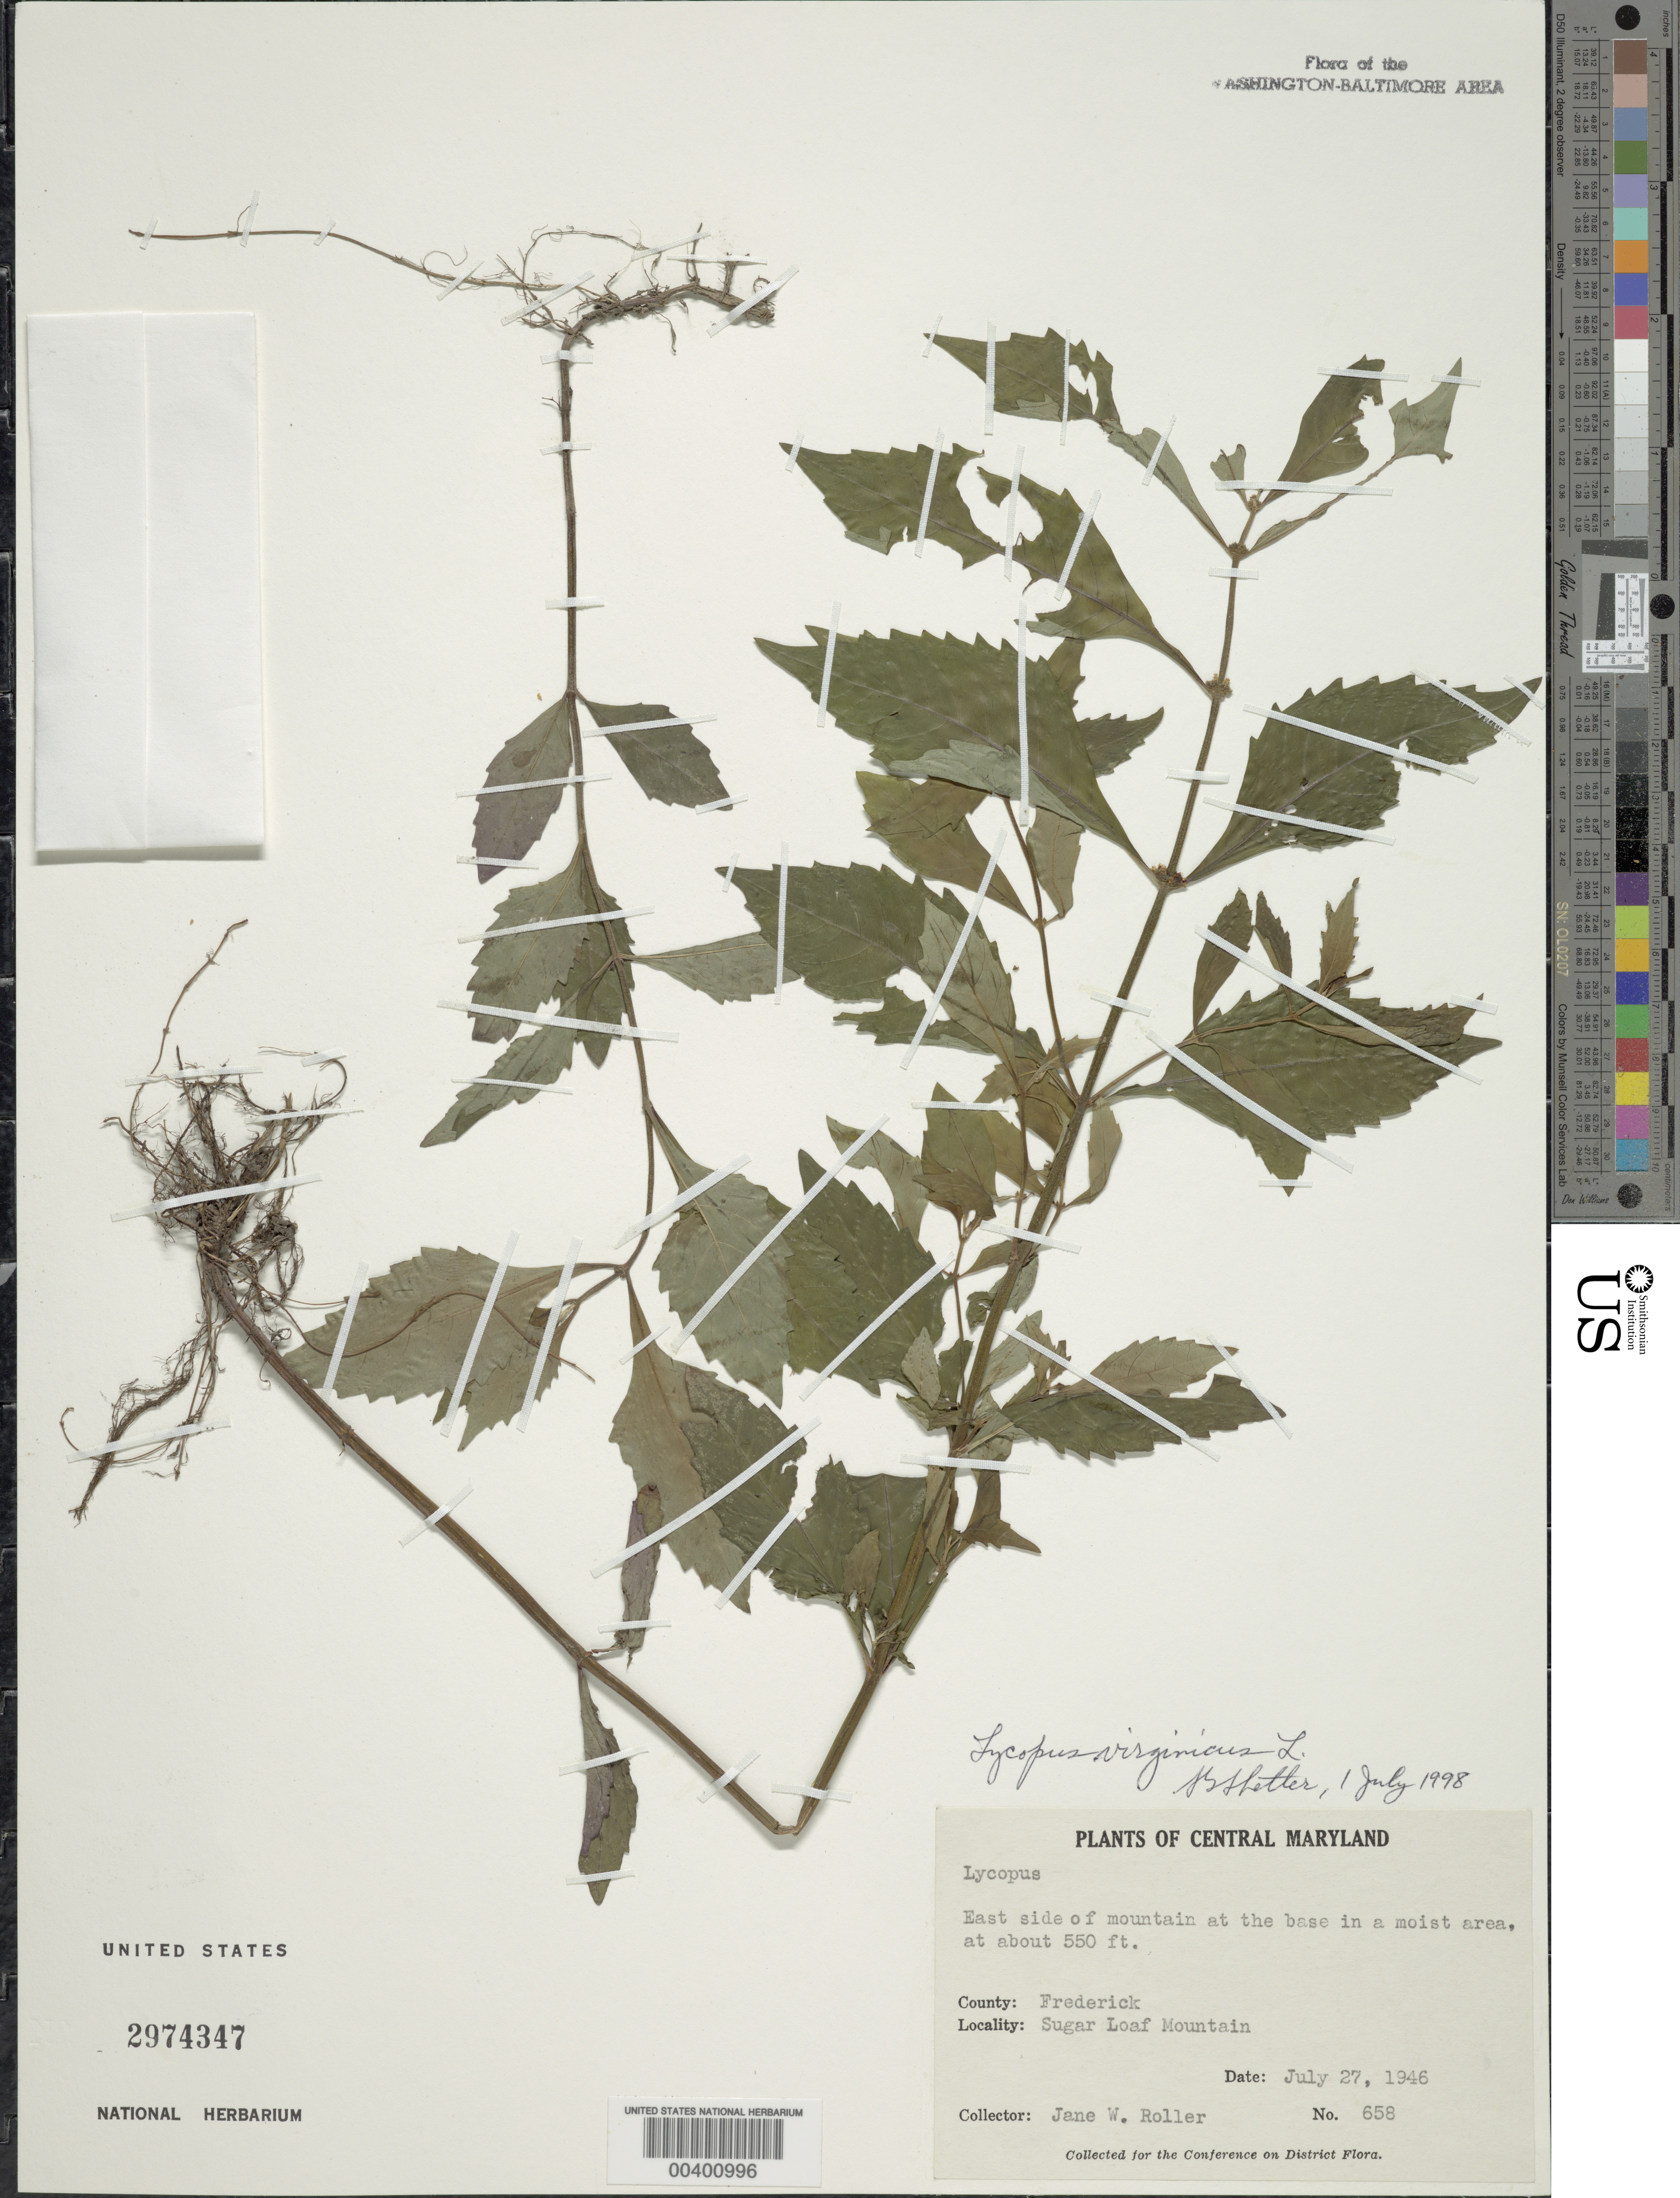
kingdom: Plantae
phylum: Tracheophyta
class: Magnoliopsida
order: Lamiales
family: Lamiaceae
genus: Lycopus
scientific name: Lycopus virginicus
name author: L.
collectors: J. W. Roller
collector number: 658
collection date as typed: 27 Jul 1946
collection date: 1946-07-27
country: United States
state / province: Maryland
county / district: Frederick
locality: Sugar Loaf Mt.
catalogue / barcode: US 2974347